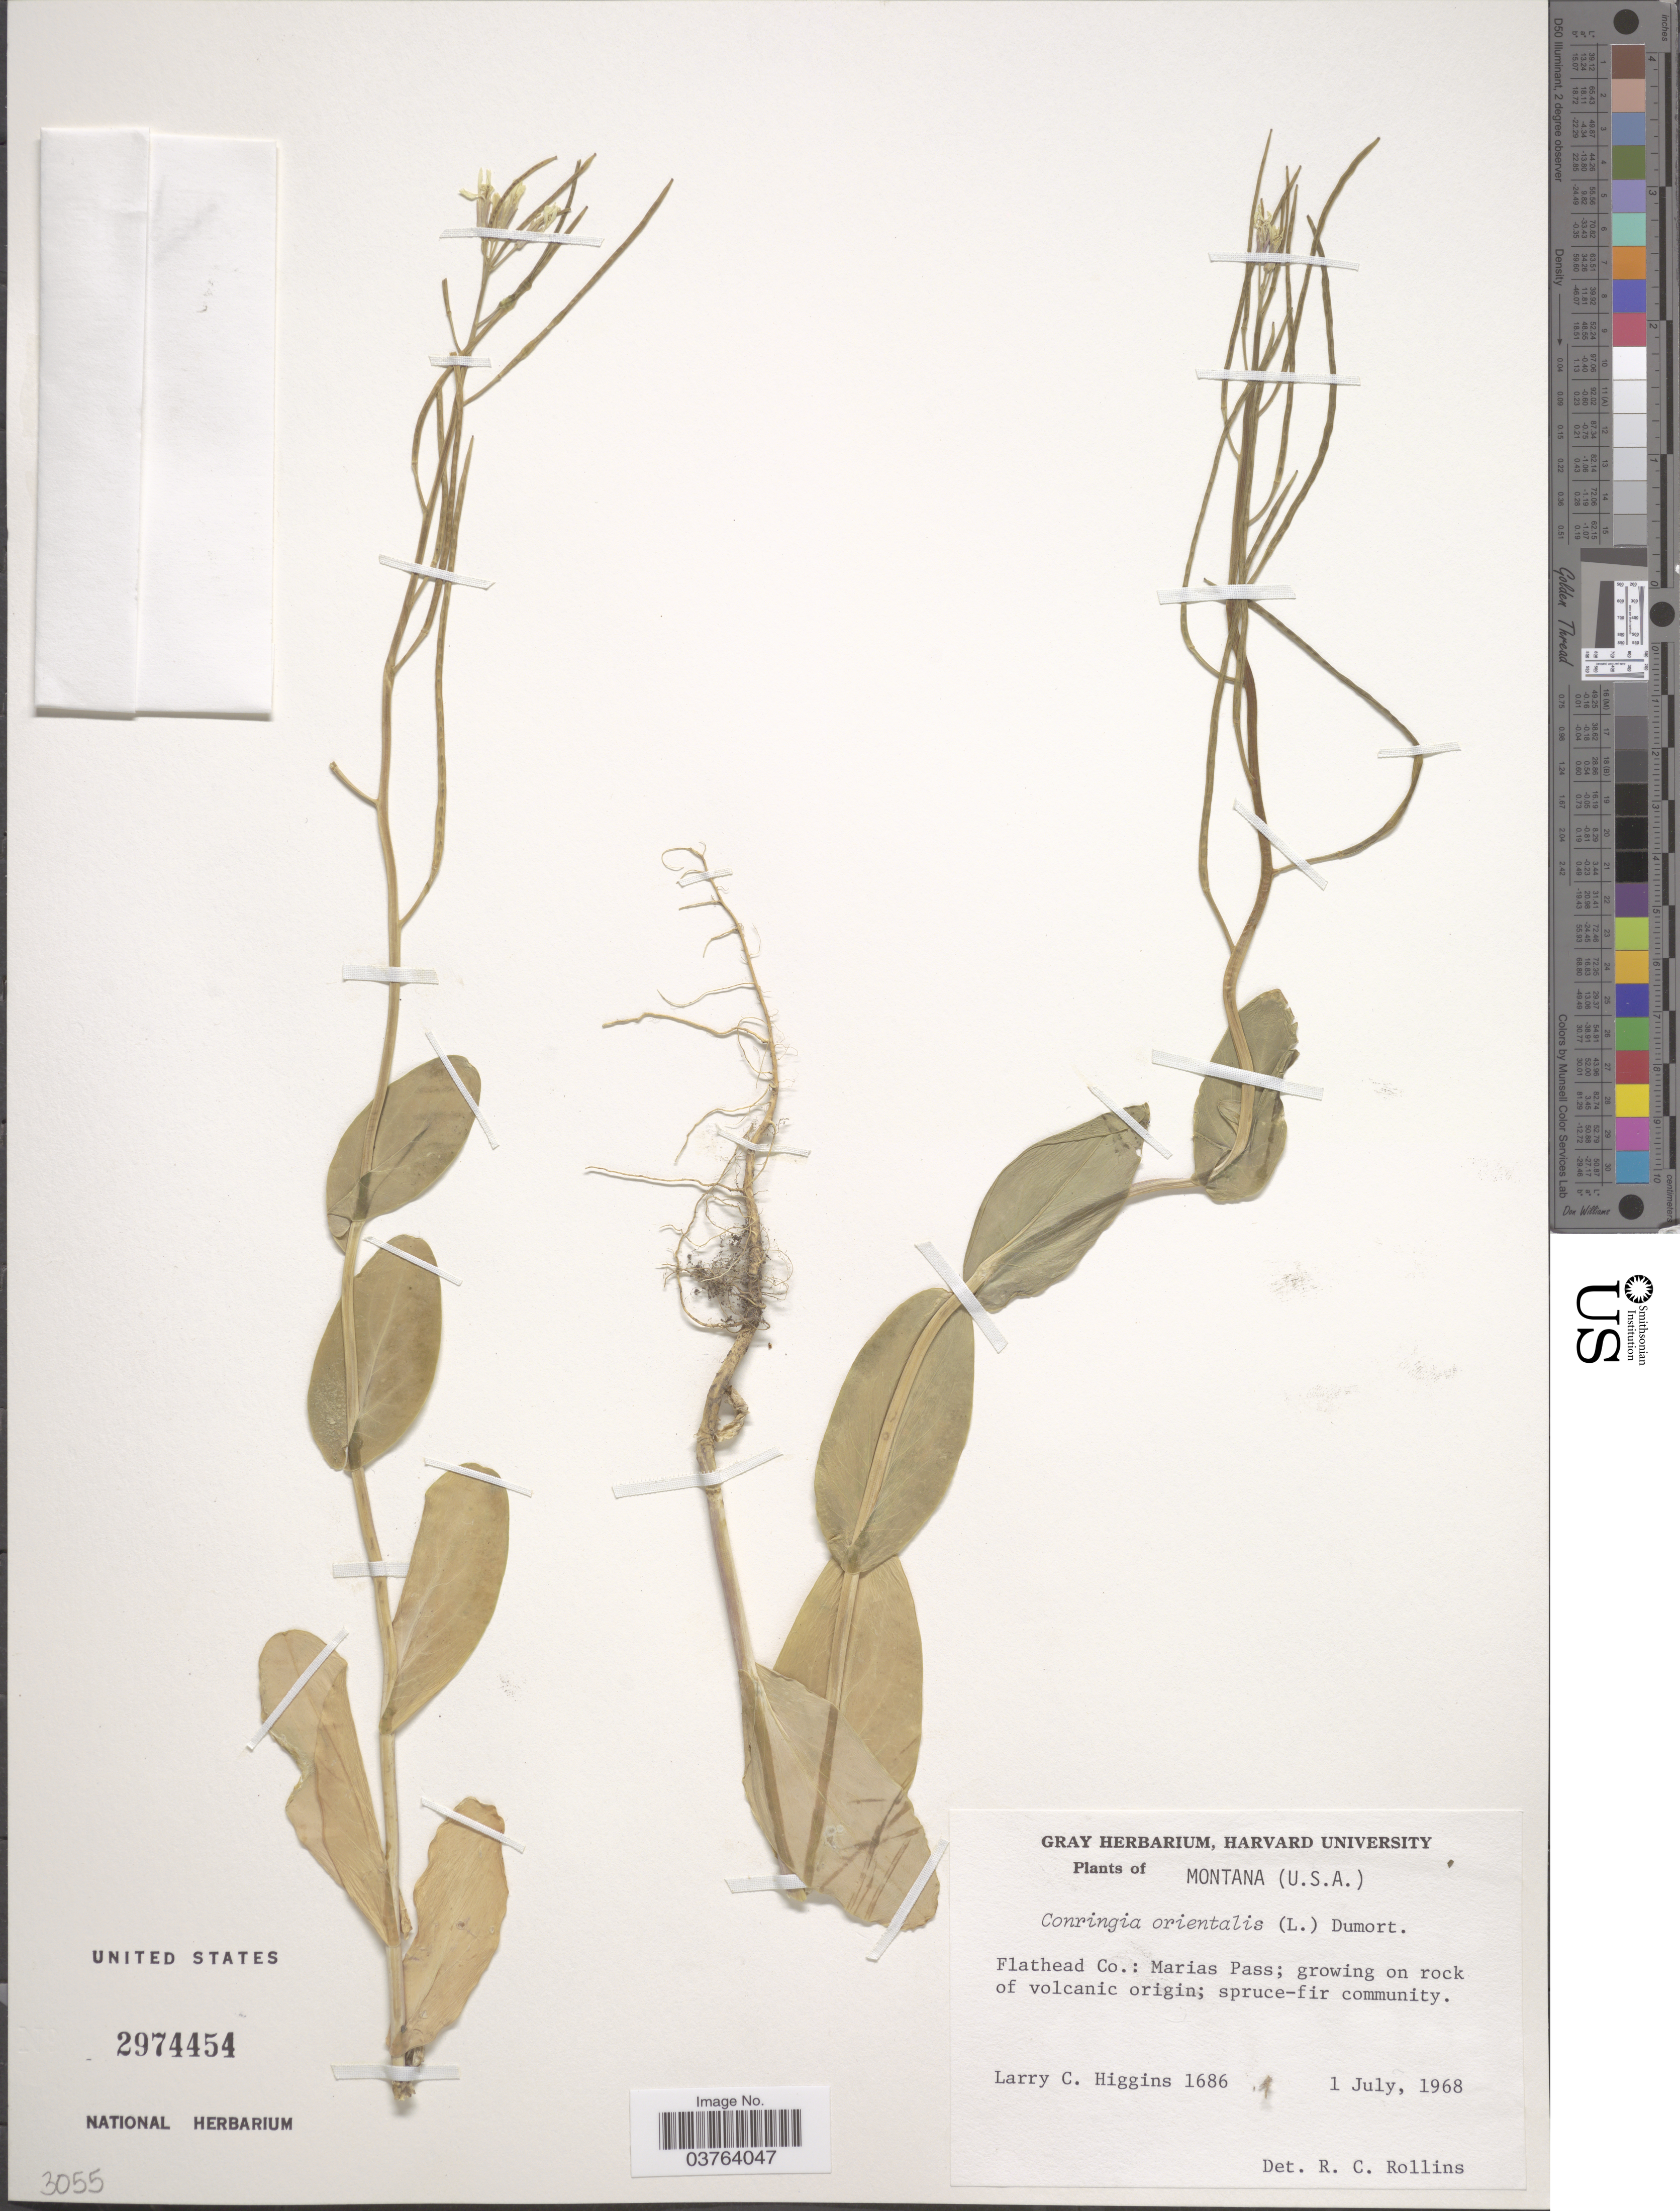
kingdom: Plantae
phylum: Tracheophyta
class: Magnoliopsida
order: Brassicales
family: Brassicaceae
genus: Conringia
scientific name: Conringia orientalis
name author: (L.) C. Presl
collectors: L. Higgins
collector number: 1686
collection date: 1968-07-01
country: United States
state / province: Montana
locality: Flathead Co.: Marias Pass.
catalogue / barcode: US 2974454